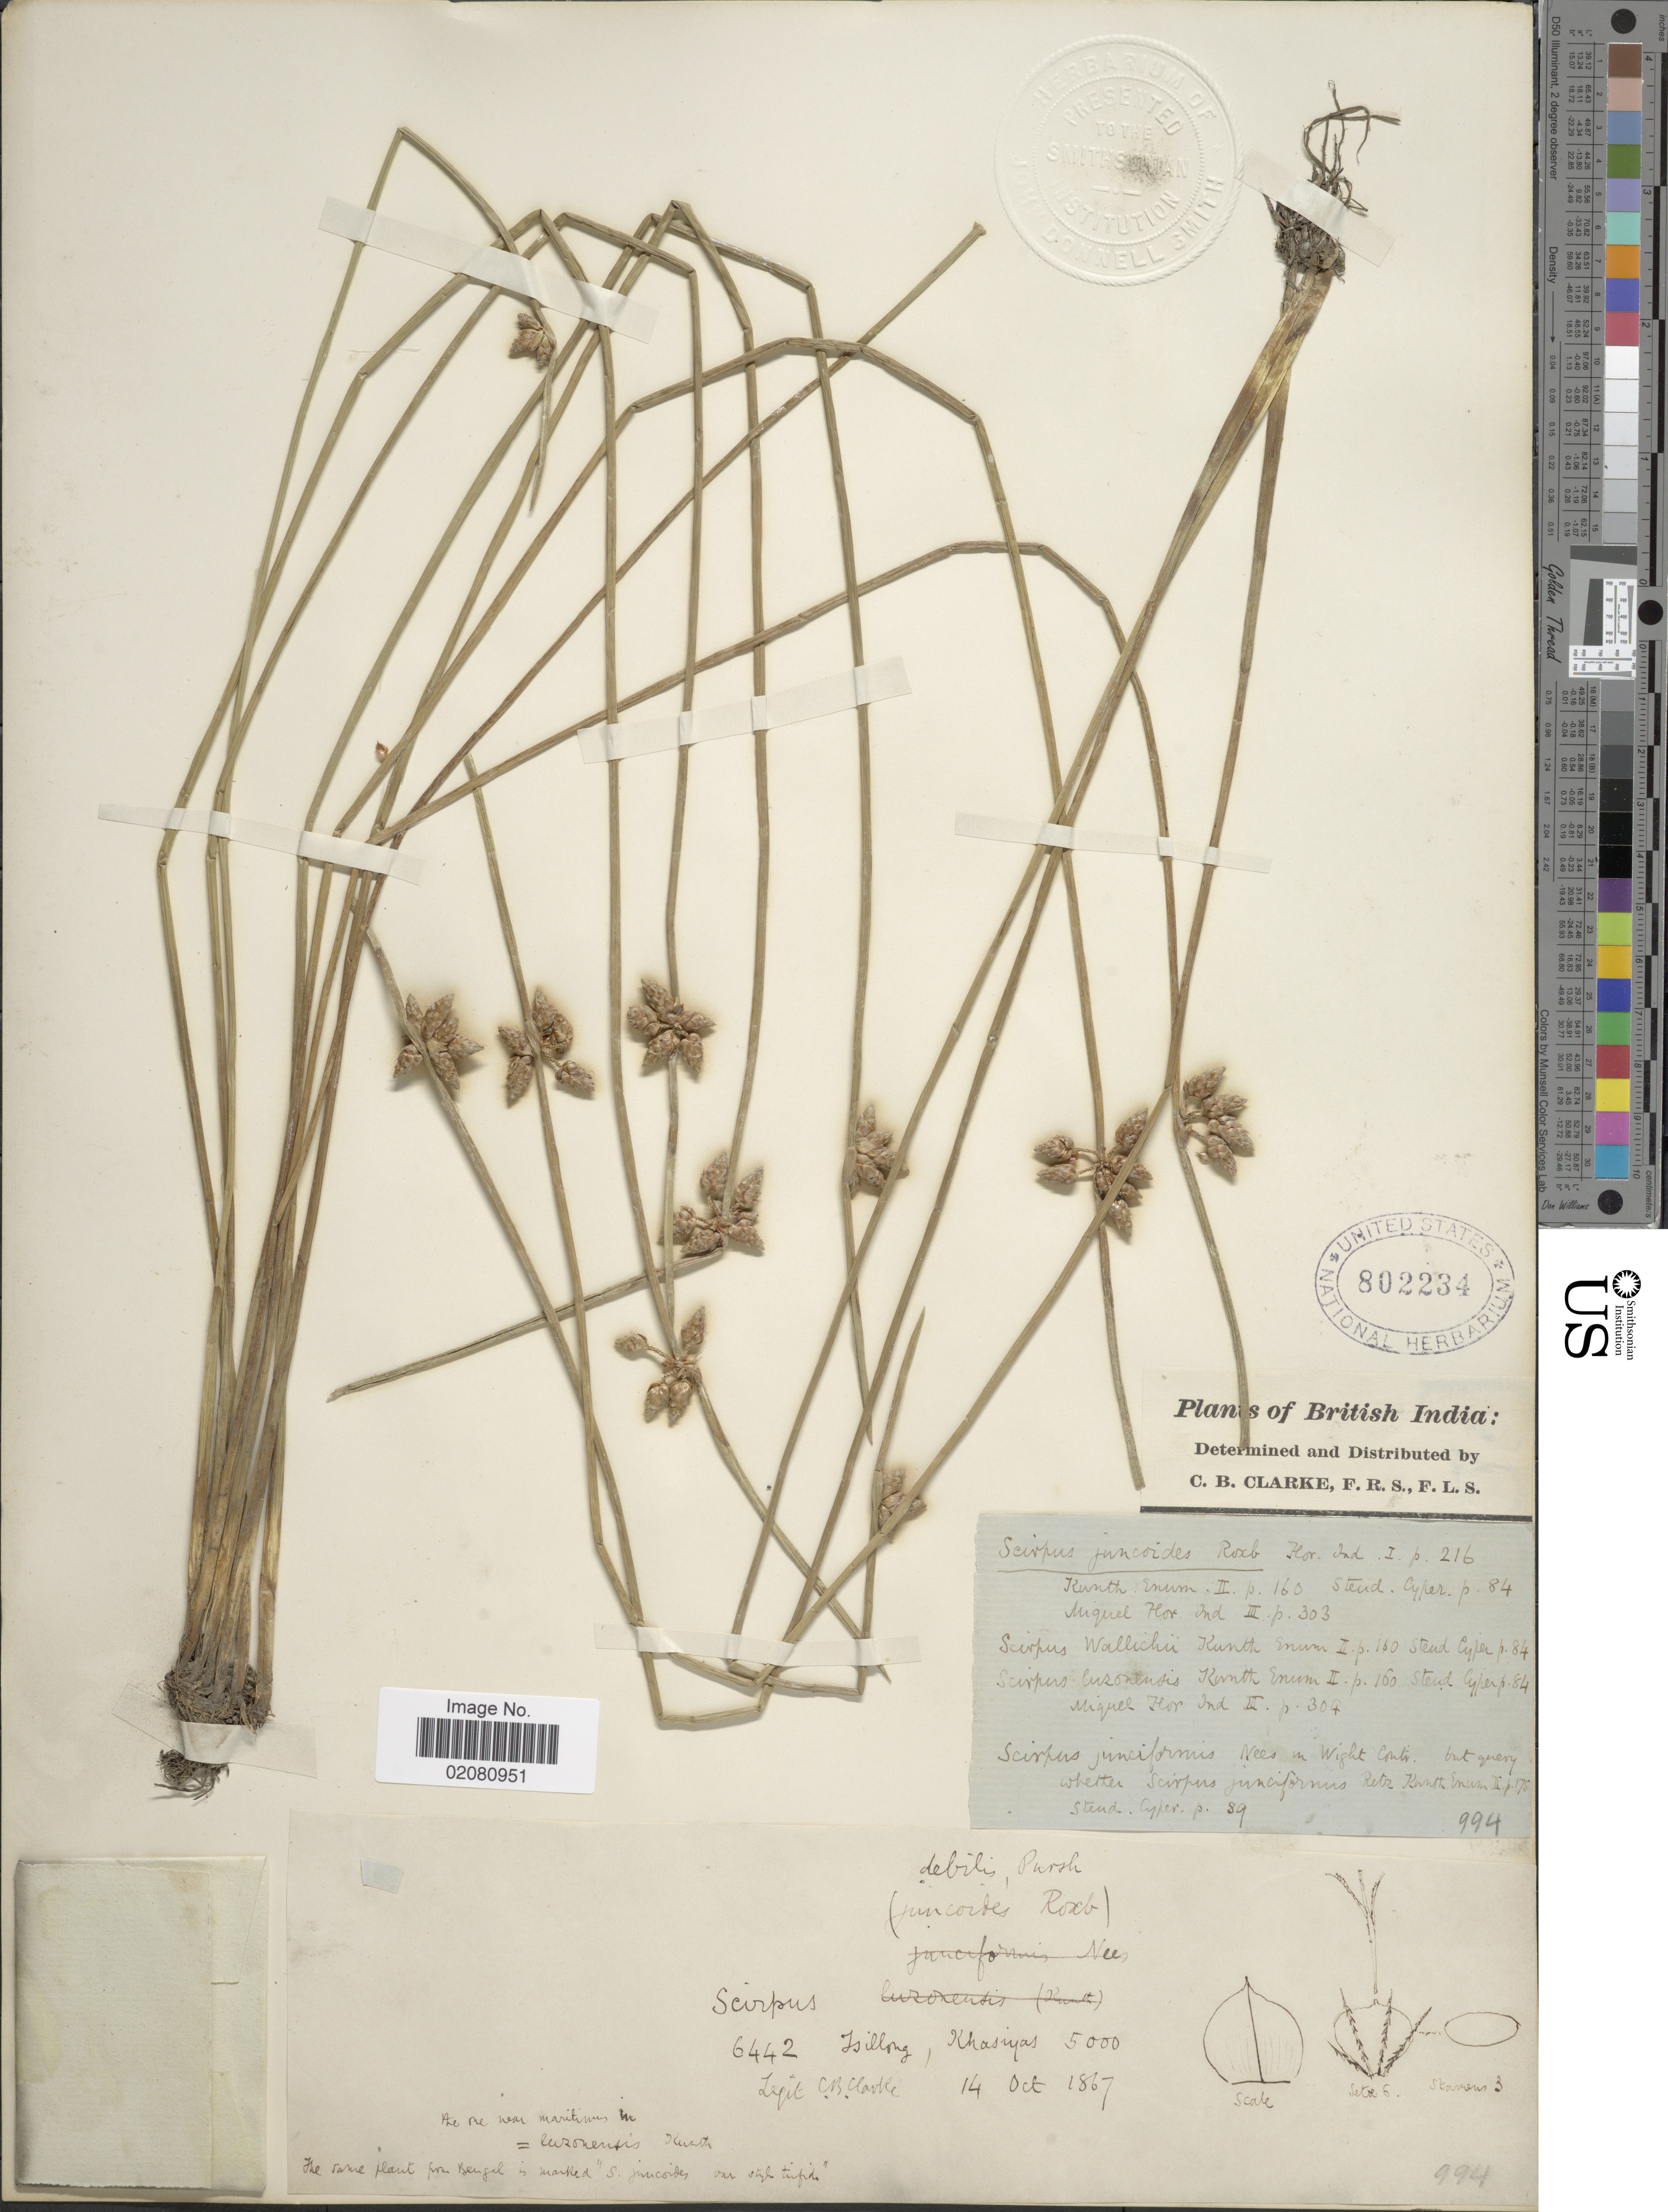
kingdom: Plantae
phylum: Tracheophyta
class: Liliopsida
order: Poales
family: Cyperaceae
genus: Schoenoplectus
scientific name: Schoenoplectus juncoides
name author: (Roxb.) Palla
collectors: C. B. Clarke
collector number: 6442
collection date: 1867-10-14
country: India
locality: British India. Isillong, Khasiyas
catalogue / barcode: US 802234